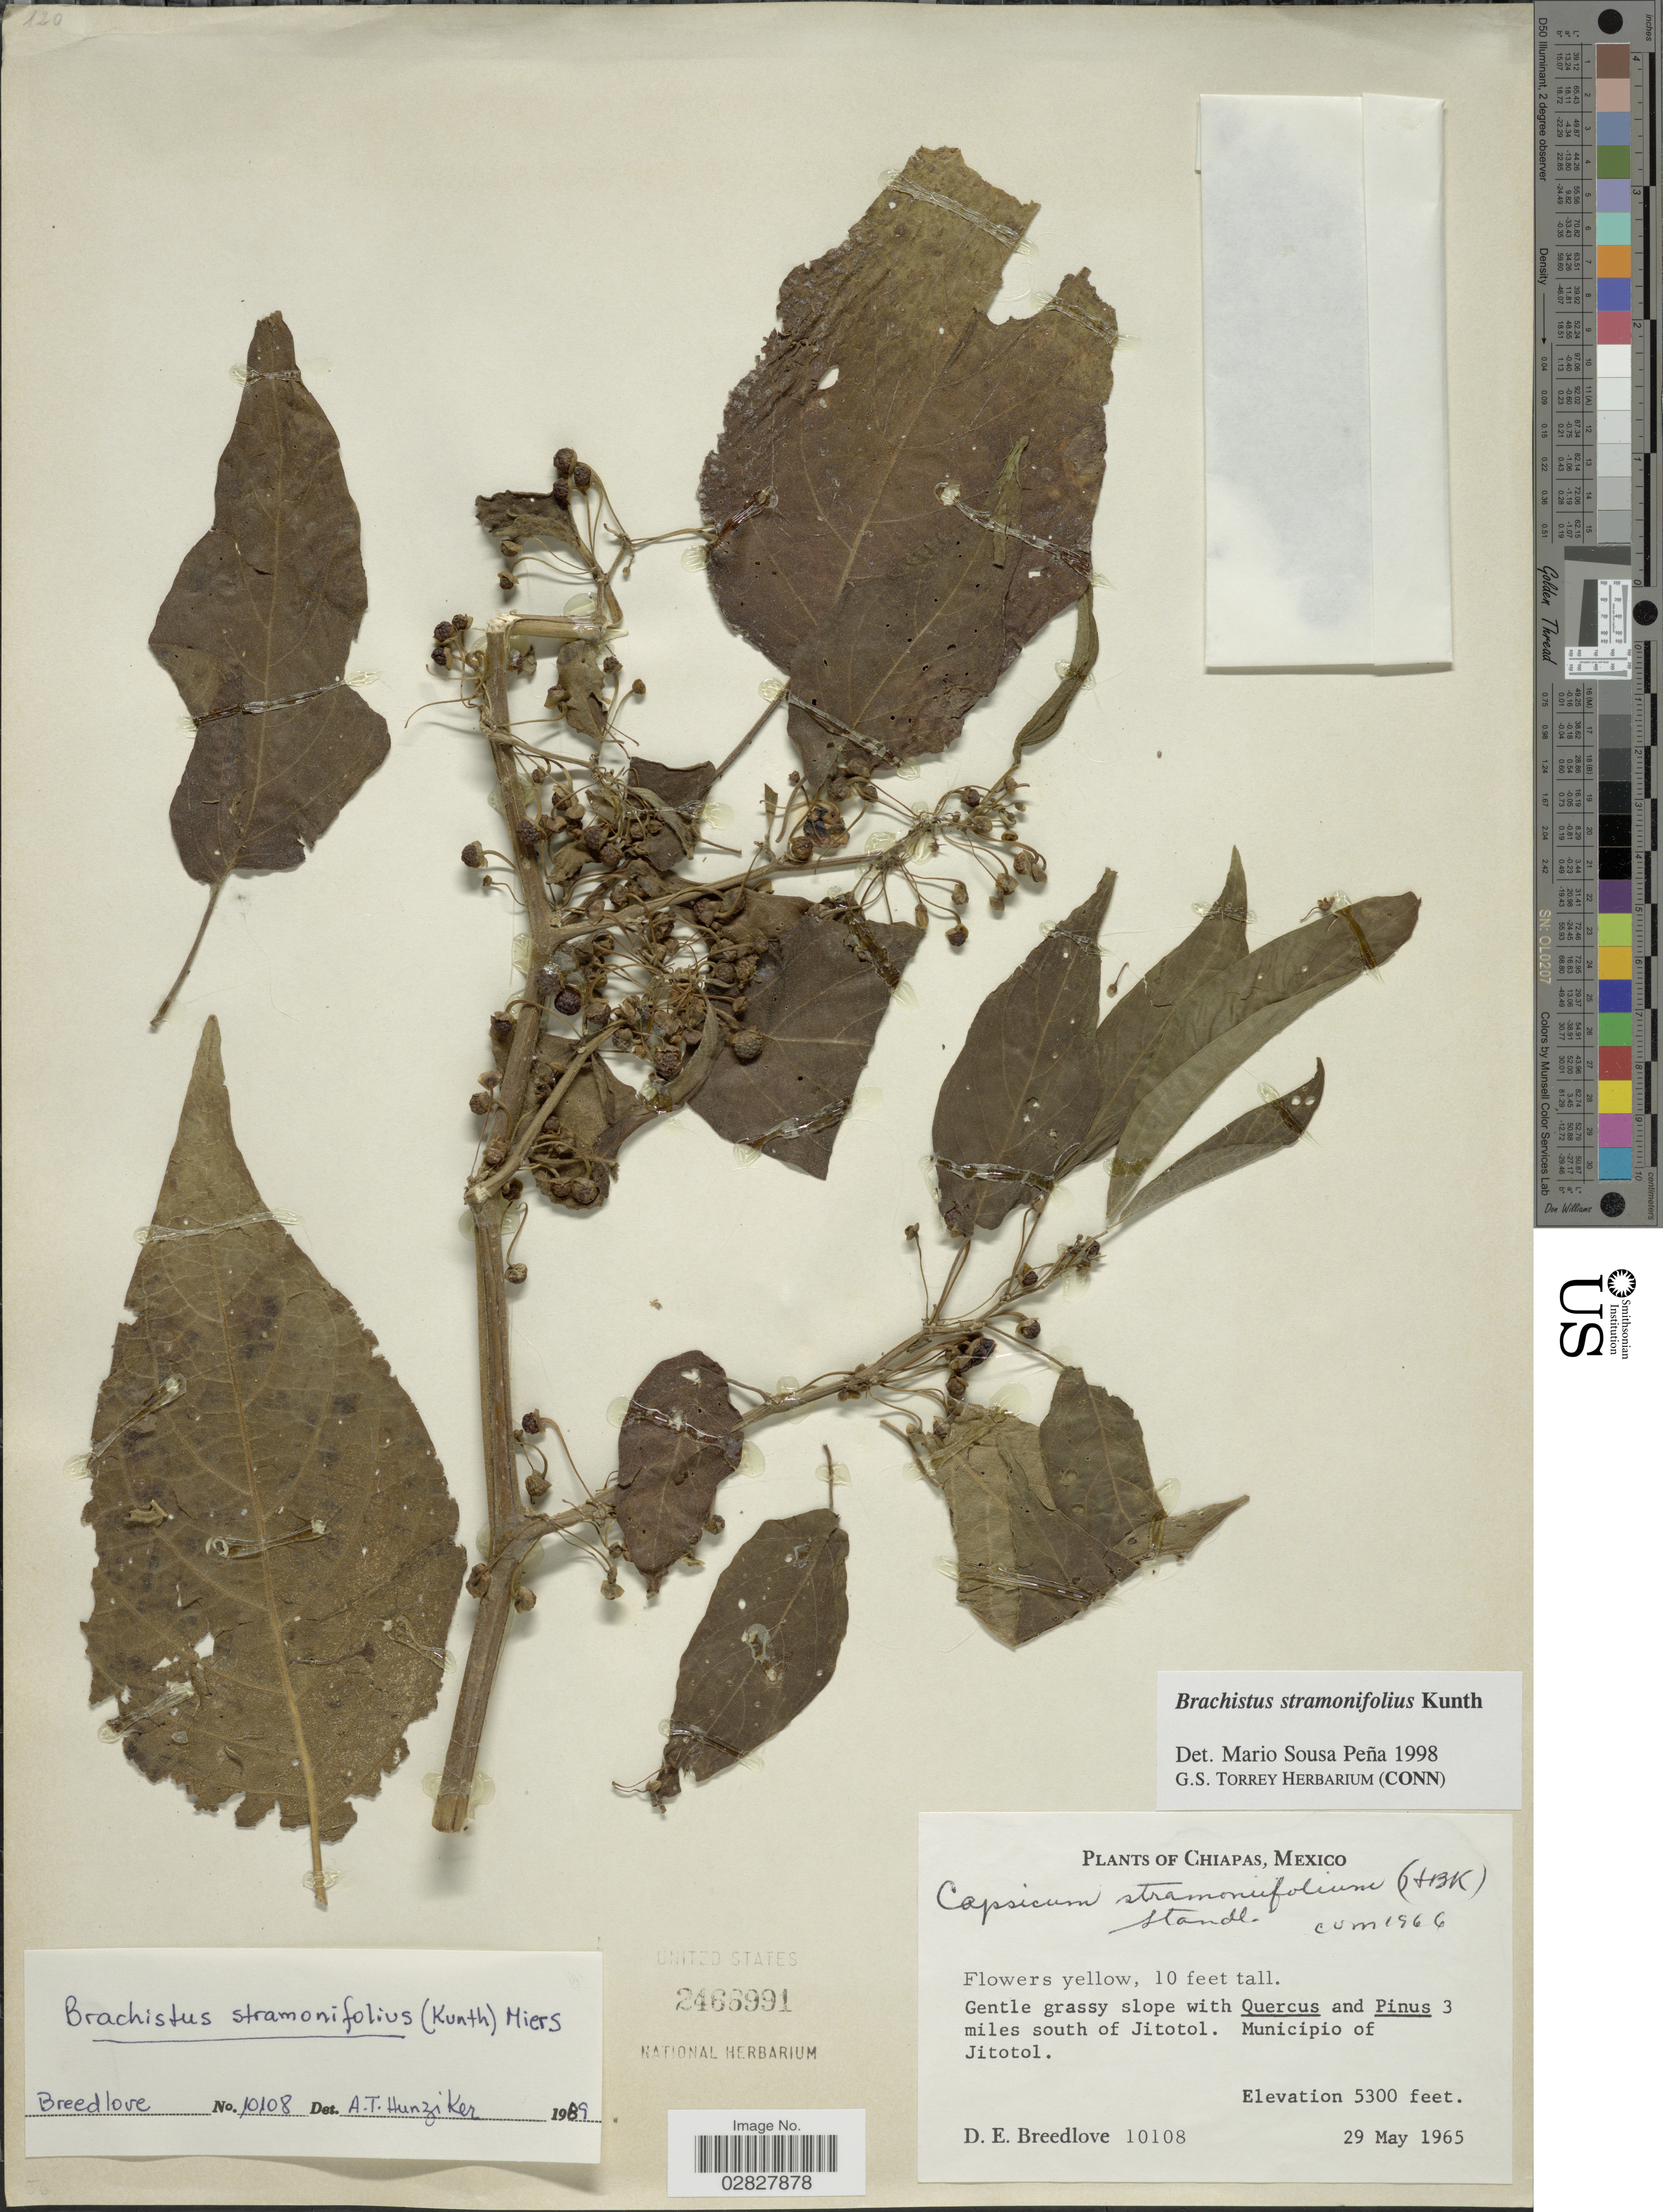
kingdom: Plantae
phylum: Tracheophyta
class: Magnoliopsida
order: Solanales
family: Solanaceae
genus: Brachistus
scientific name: Brachistus stramonifolius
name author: (Kunth) Miers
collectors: D. E. Breedlove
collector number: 10108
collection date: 1965-05-29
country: Mexico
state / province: Chiapas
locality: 3 miles south of Jitotol, Municipio of Jitotol.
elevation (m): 1615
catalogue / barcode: US 2466991